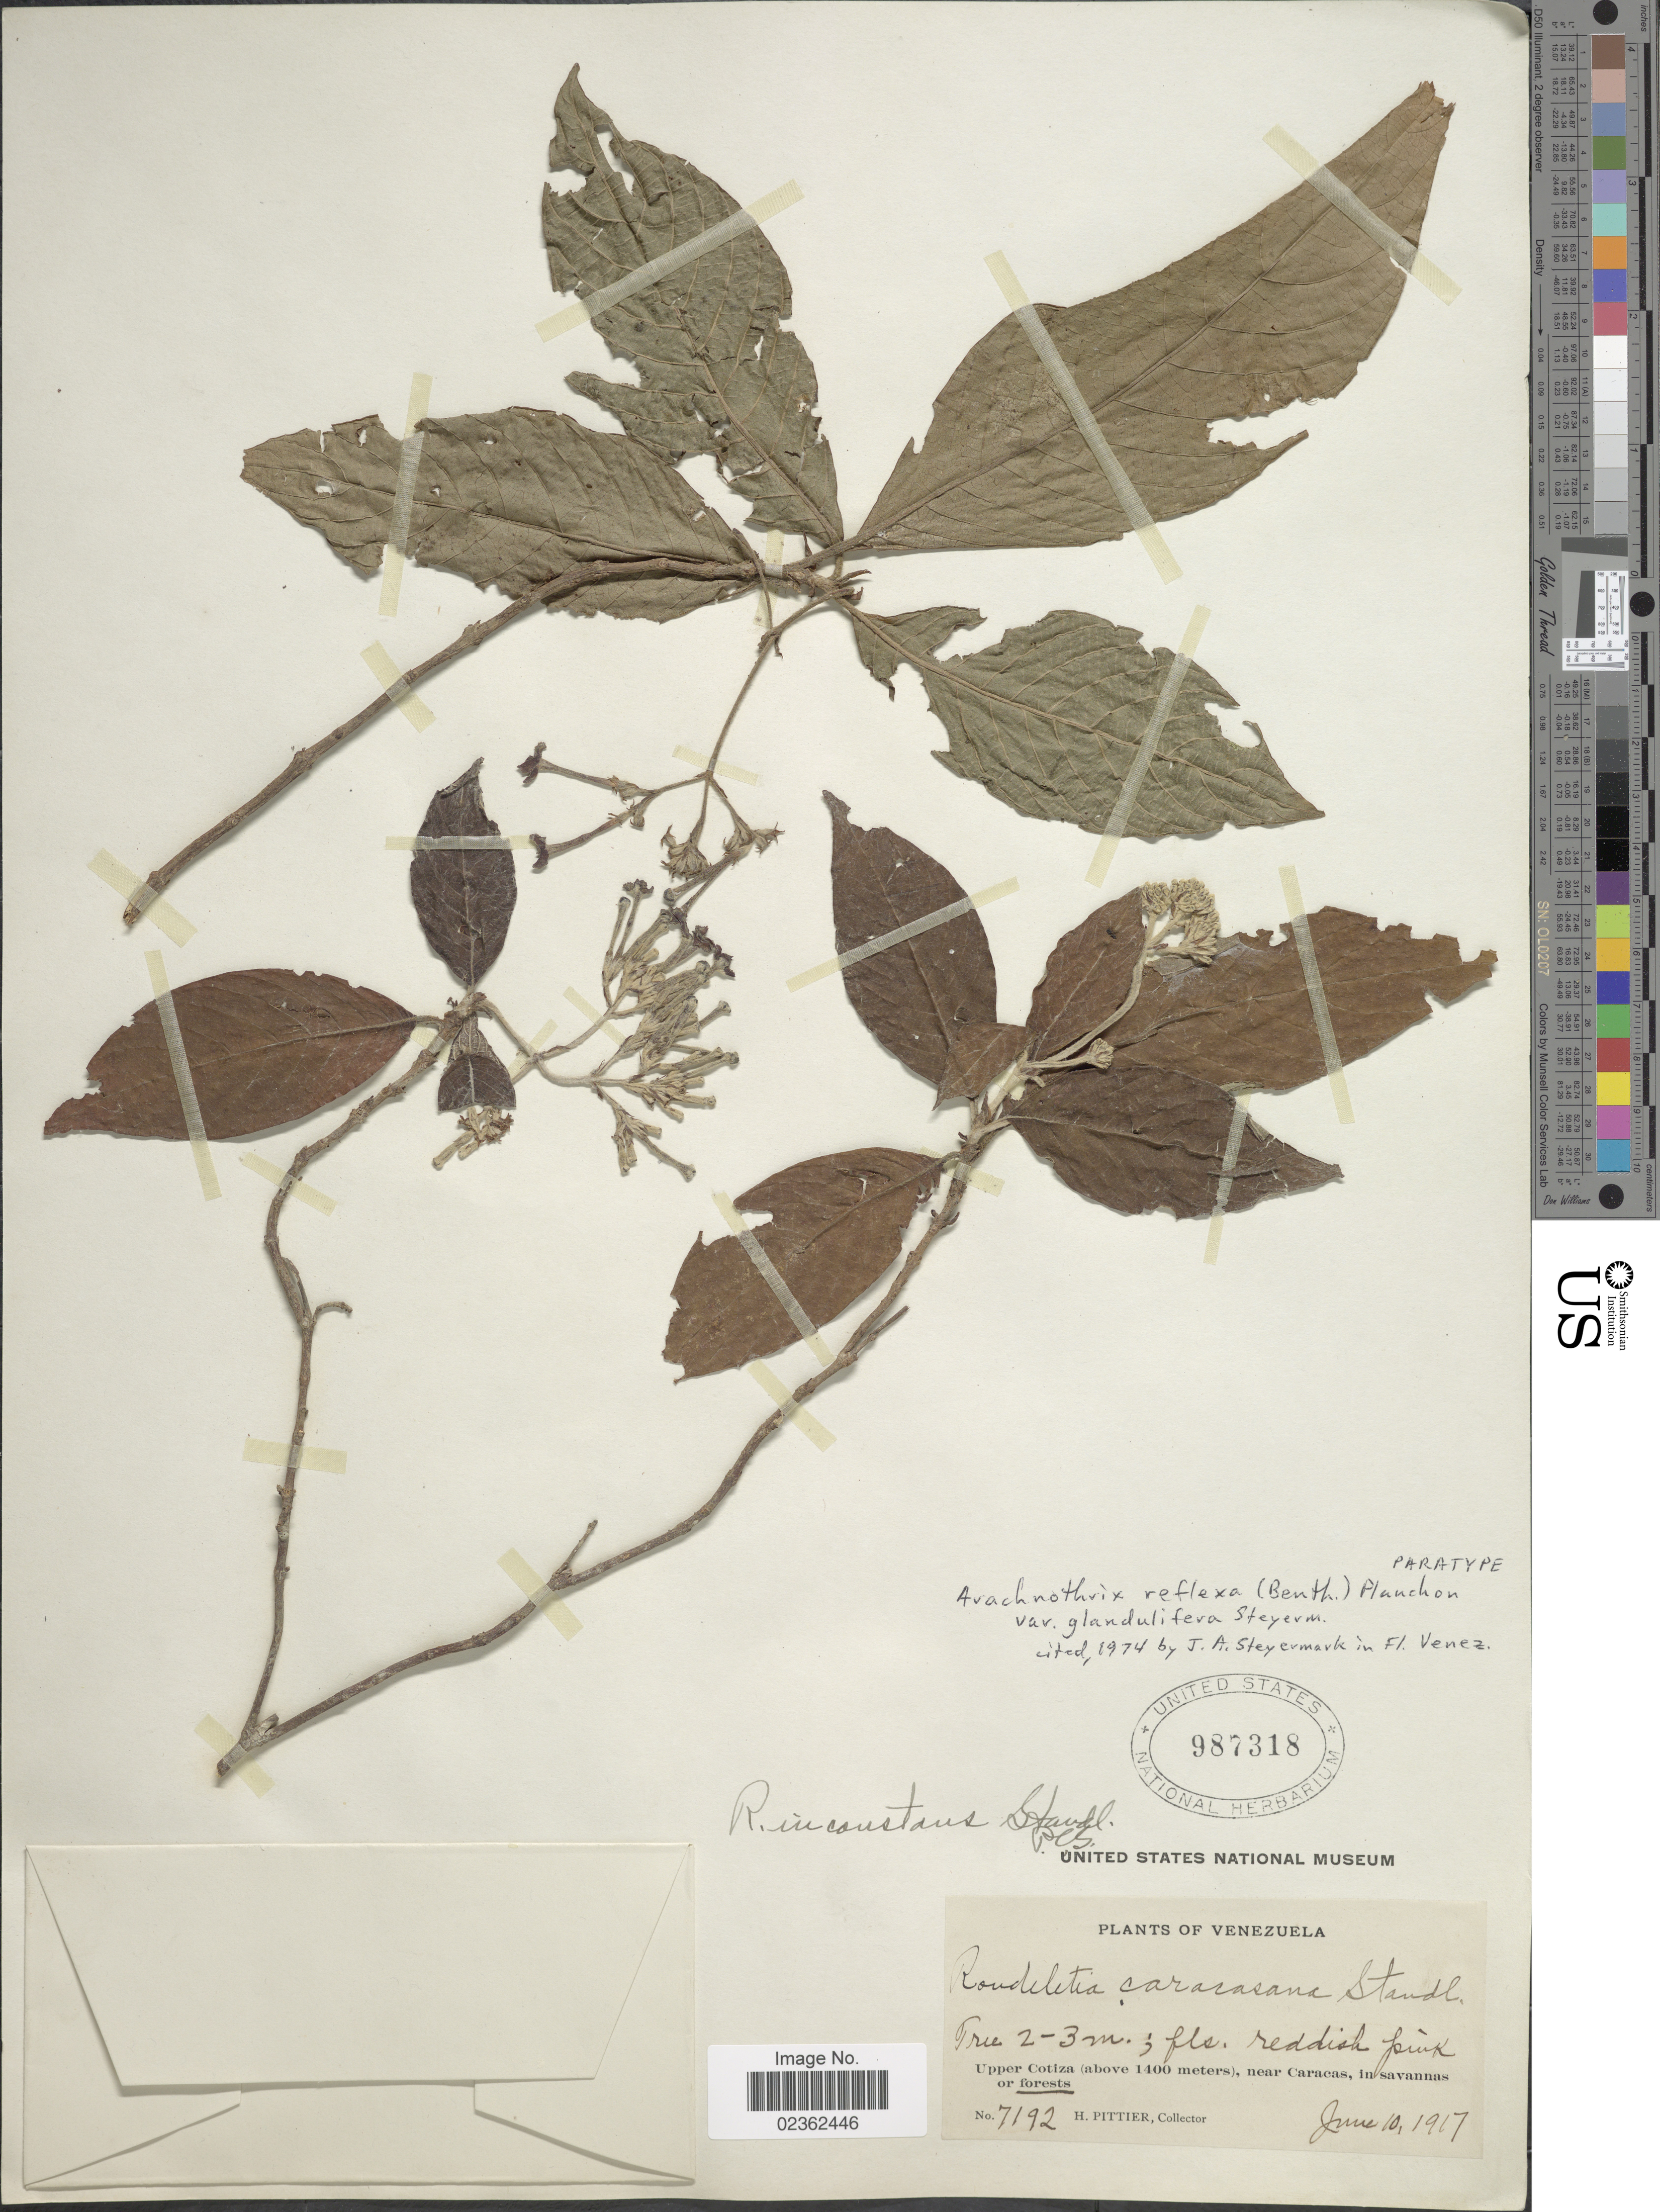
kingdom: Plantae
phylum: Tracheophyta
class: Magnoliopsida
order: Gentianales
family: Rubiaceae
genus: Arachnothryx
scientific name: Arachnothryx reflexa var. glandulifera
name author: Steyerm.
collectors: H. F. Pittier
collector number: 7192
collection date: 1917-06-10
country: Venezuela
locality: Upper Cotiza, near Caracas, in savannas or forests.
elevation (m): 1400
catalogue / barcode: US 987318